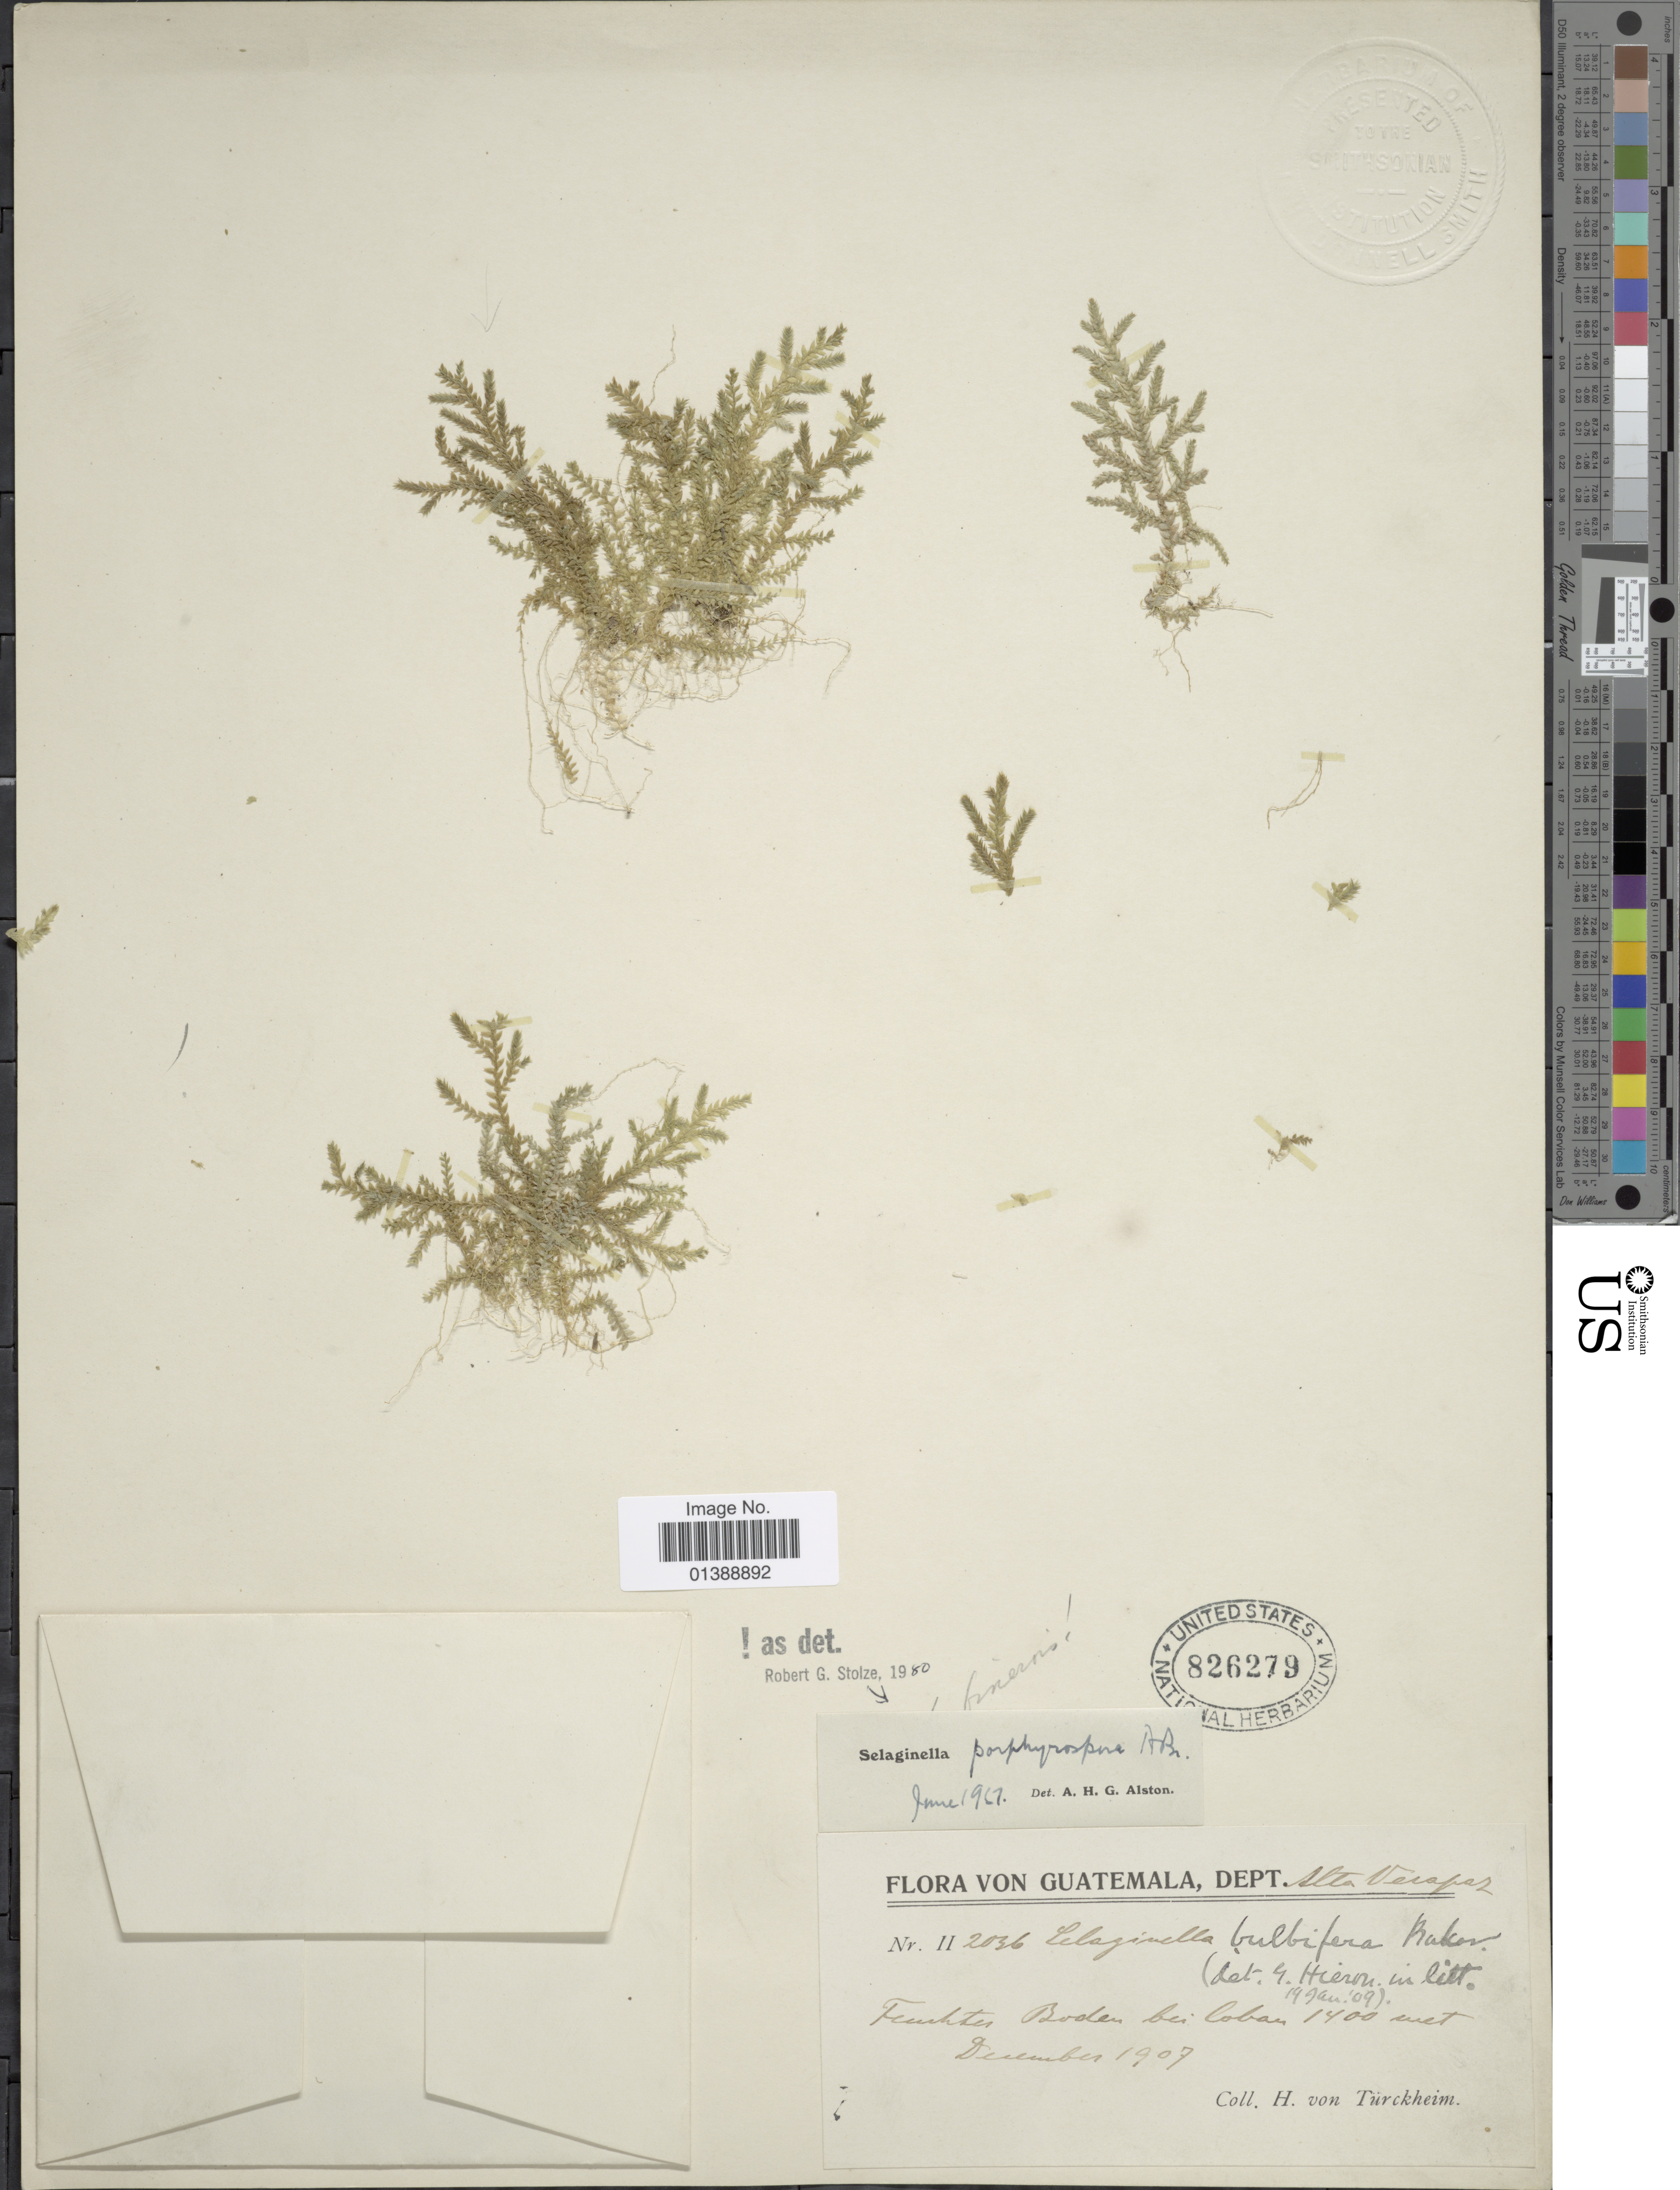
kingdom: Plantae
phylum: Tracheophyta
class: Lycopodiopsida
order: Selaginellales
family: Selaginellaceae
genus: Selaginella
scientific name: Selaginella porphyrospora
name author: A. Braun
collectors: H. von Türckheim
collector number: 2036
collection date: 1907-12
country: Guatemala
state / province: Alta Verapaz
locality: Feuchten boden bei Cobán [damp soil at Cobán]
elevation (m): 1400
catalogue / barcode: US 826279